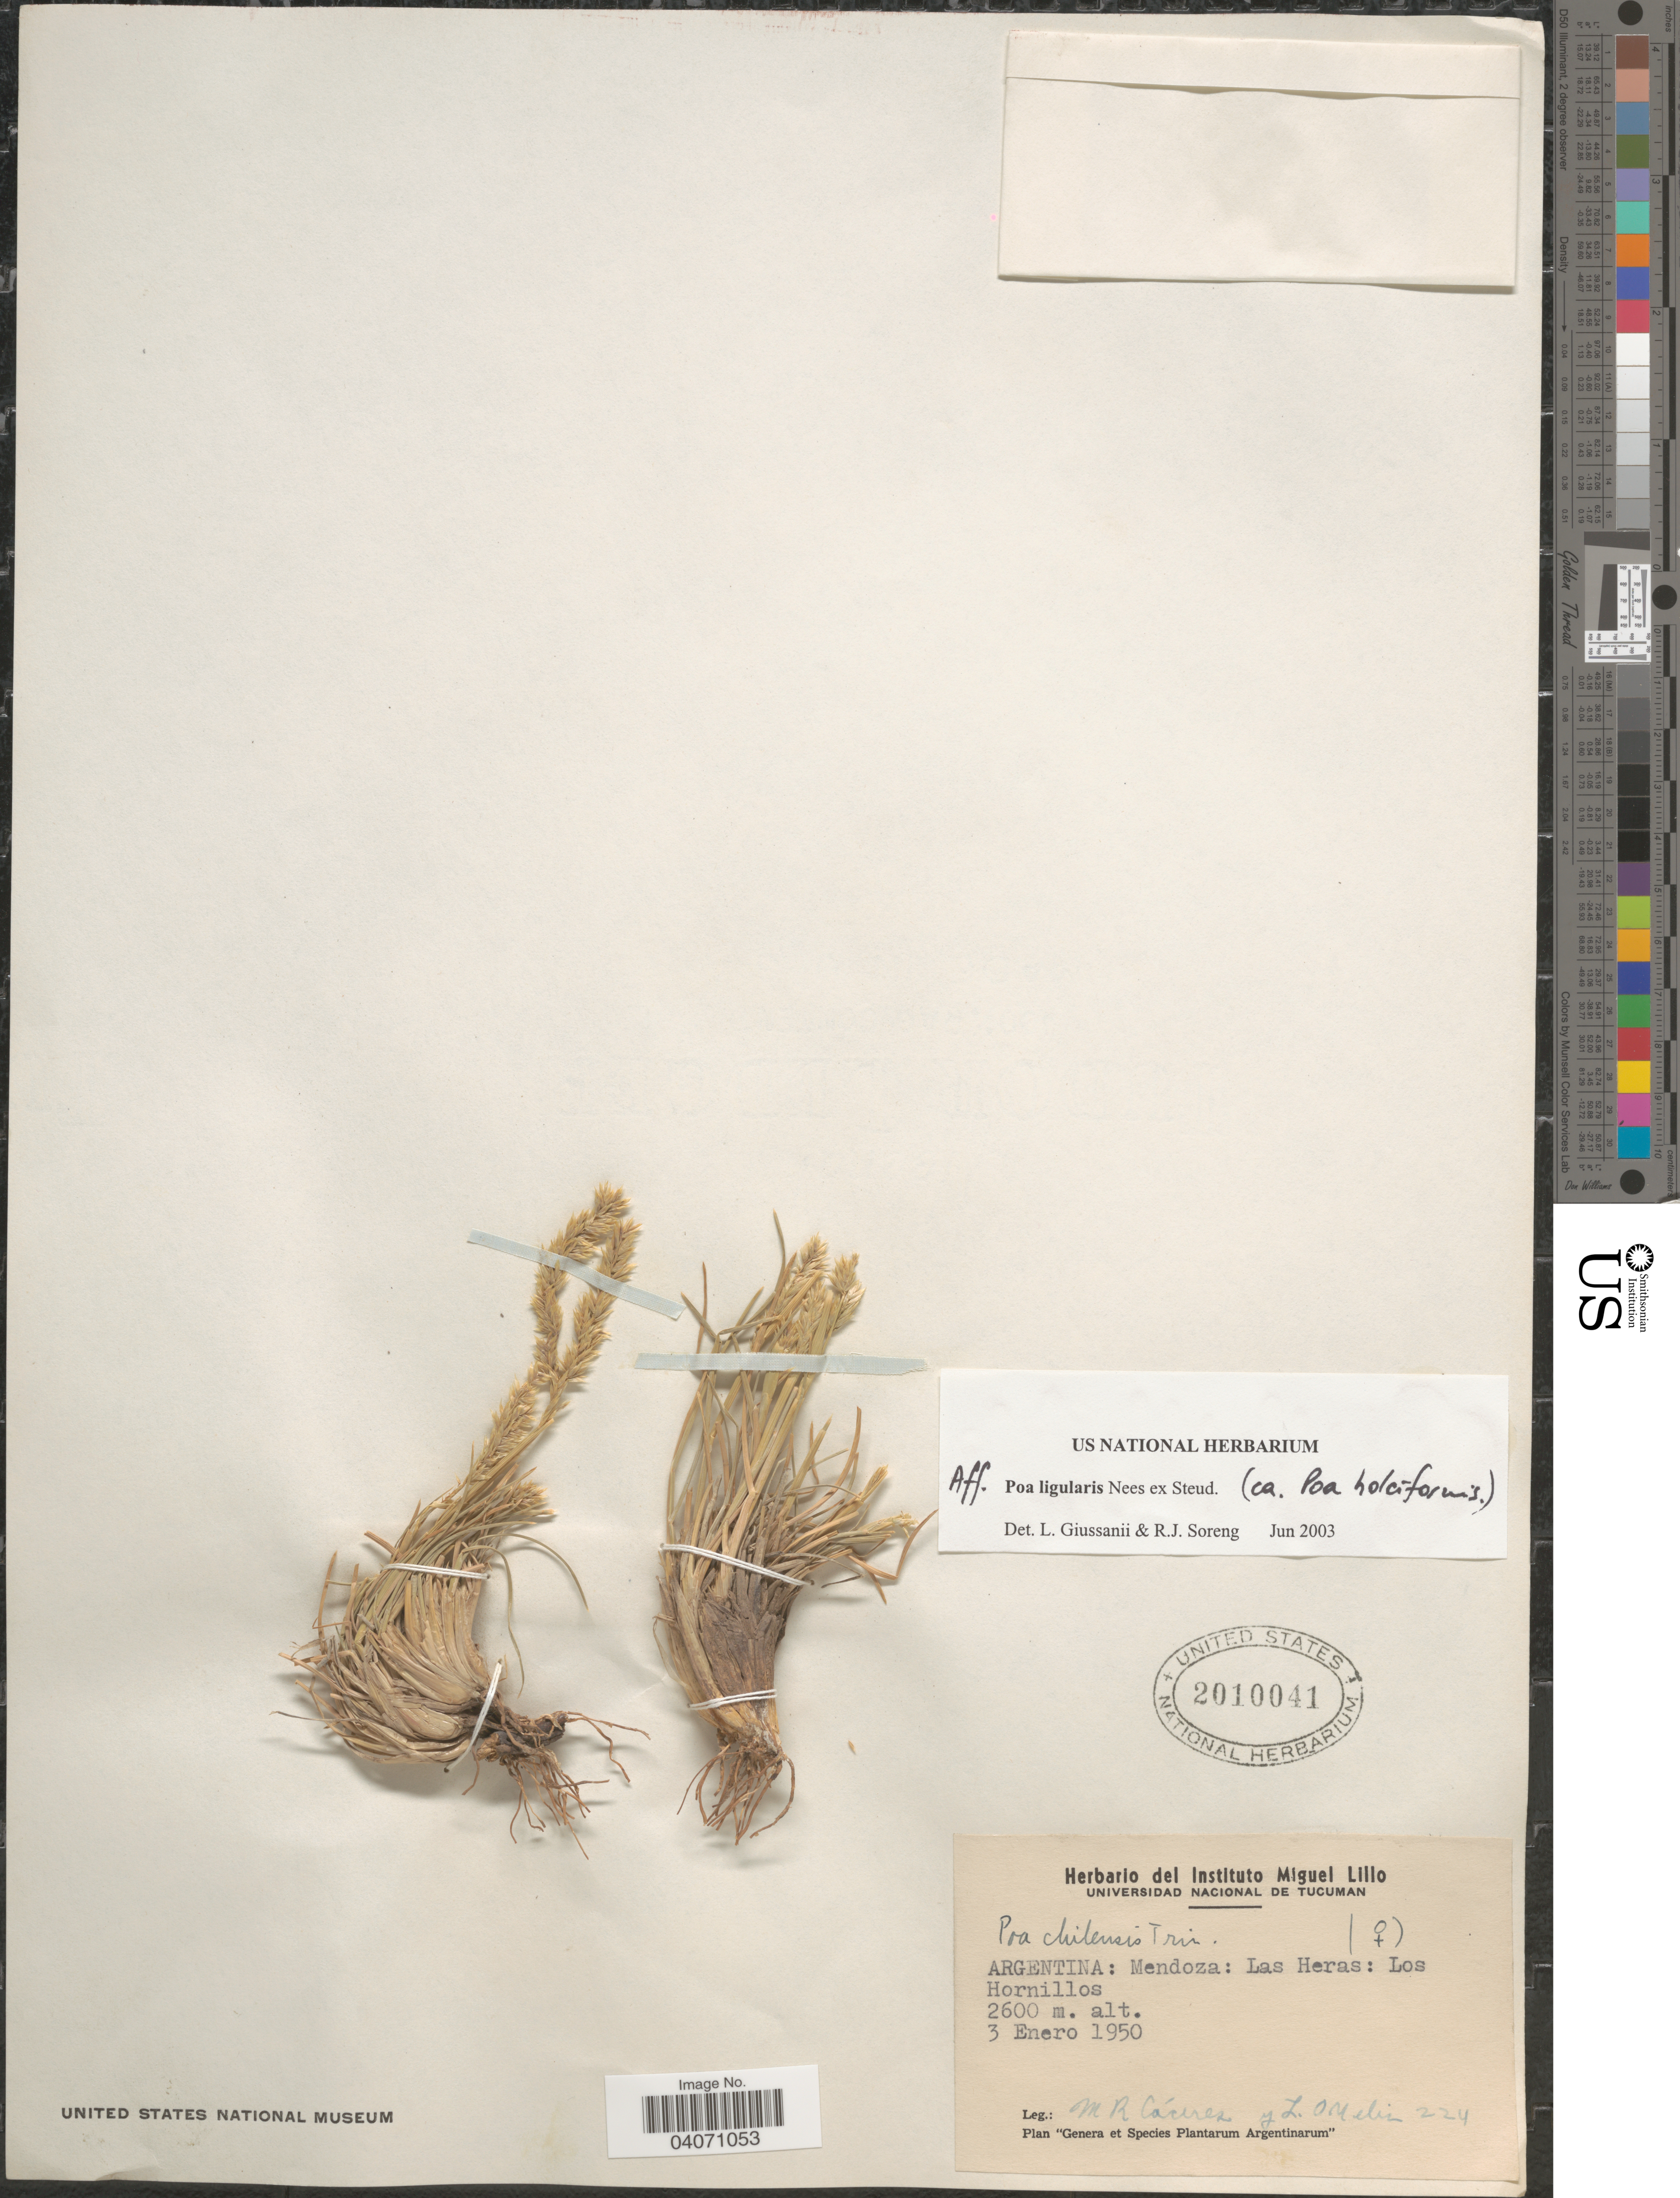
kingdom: Plantae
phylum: Tracheophyta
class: Liliopsida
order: Poales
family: Poaceae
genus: Poa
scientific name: Poa ligularis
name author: Nees ex Steud.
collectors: M. R. Caceres & L. Melis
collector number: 224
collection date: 1950-01-03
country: Argentina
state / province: Mendoza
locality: Las Heras: Los Hornillos.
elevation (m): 2600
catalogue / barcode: US 2010041